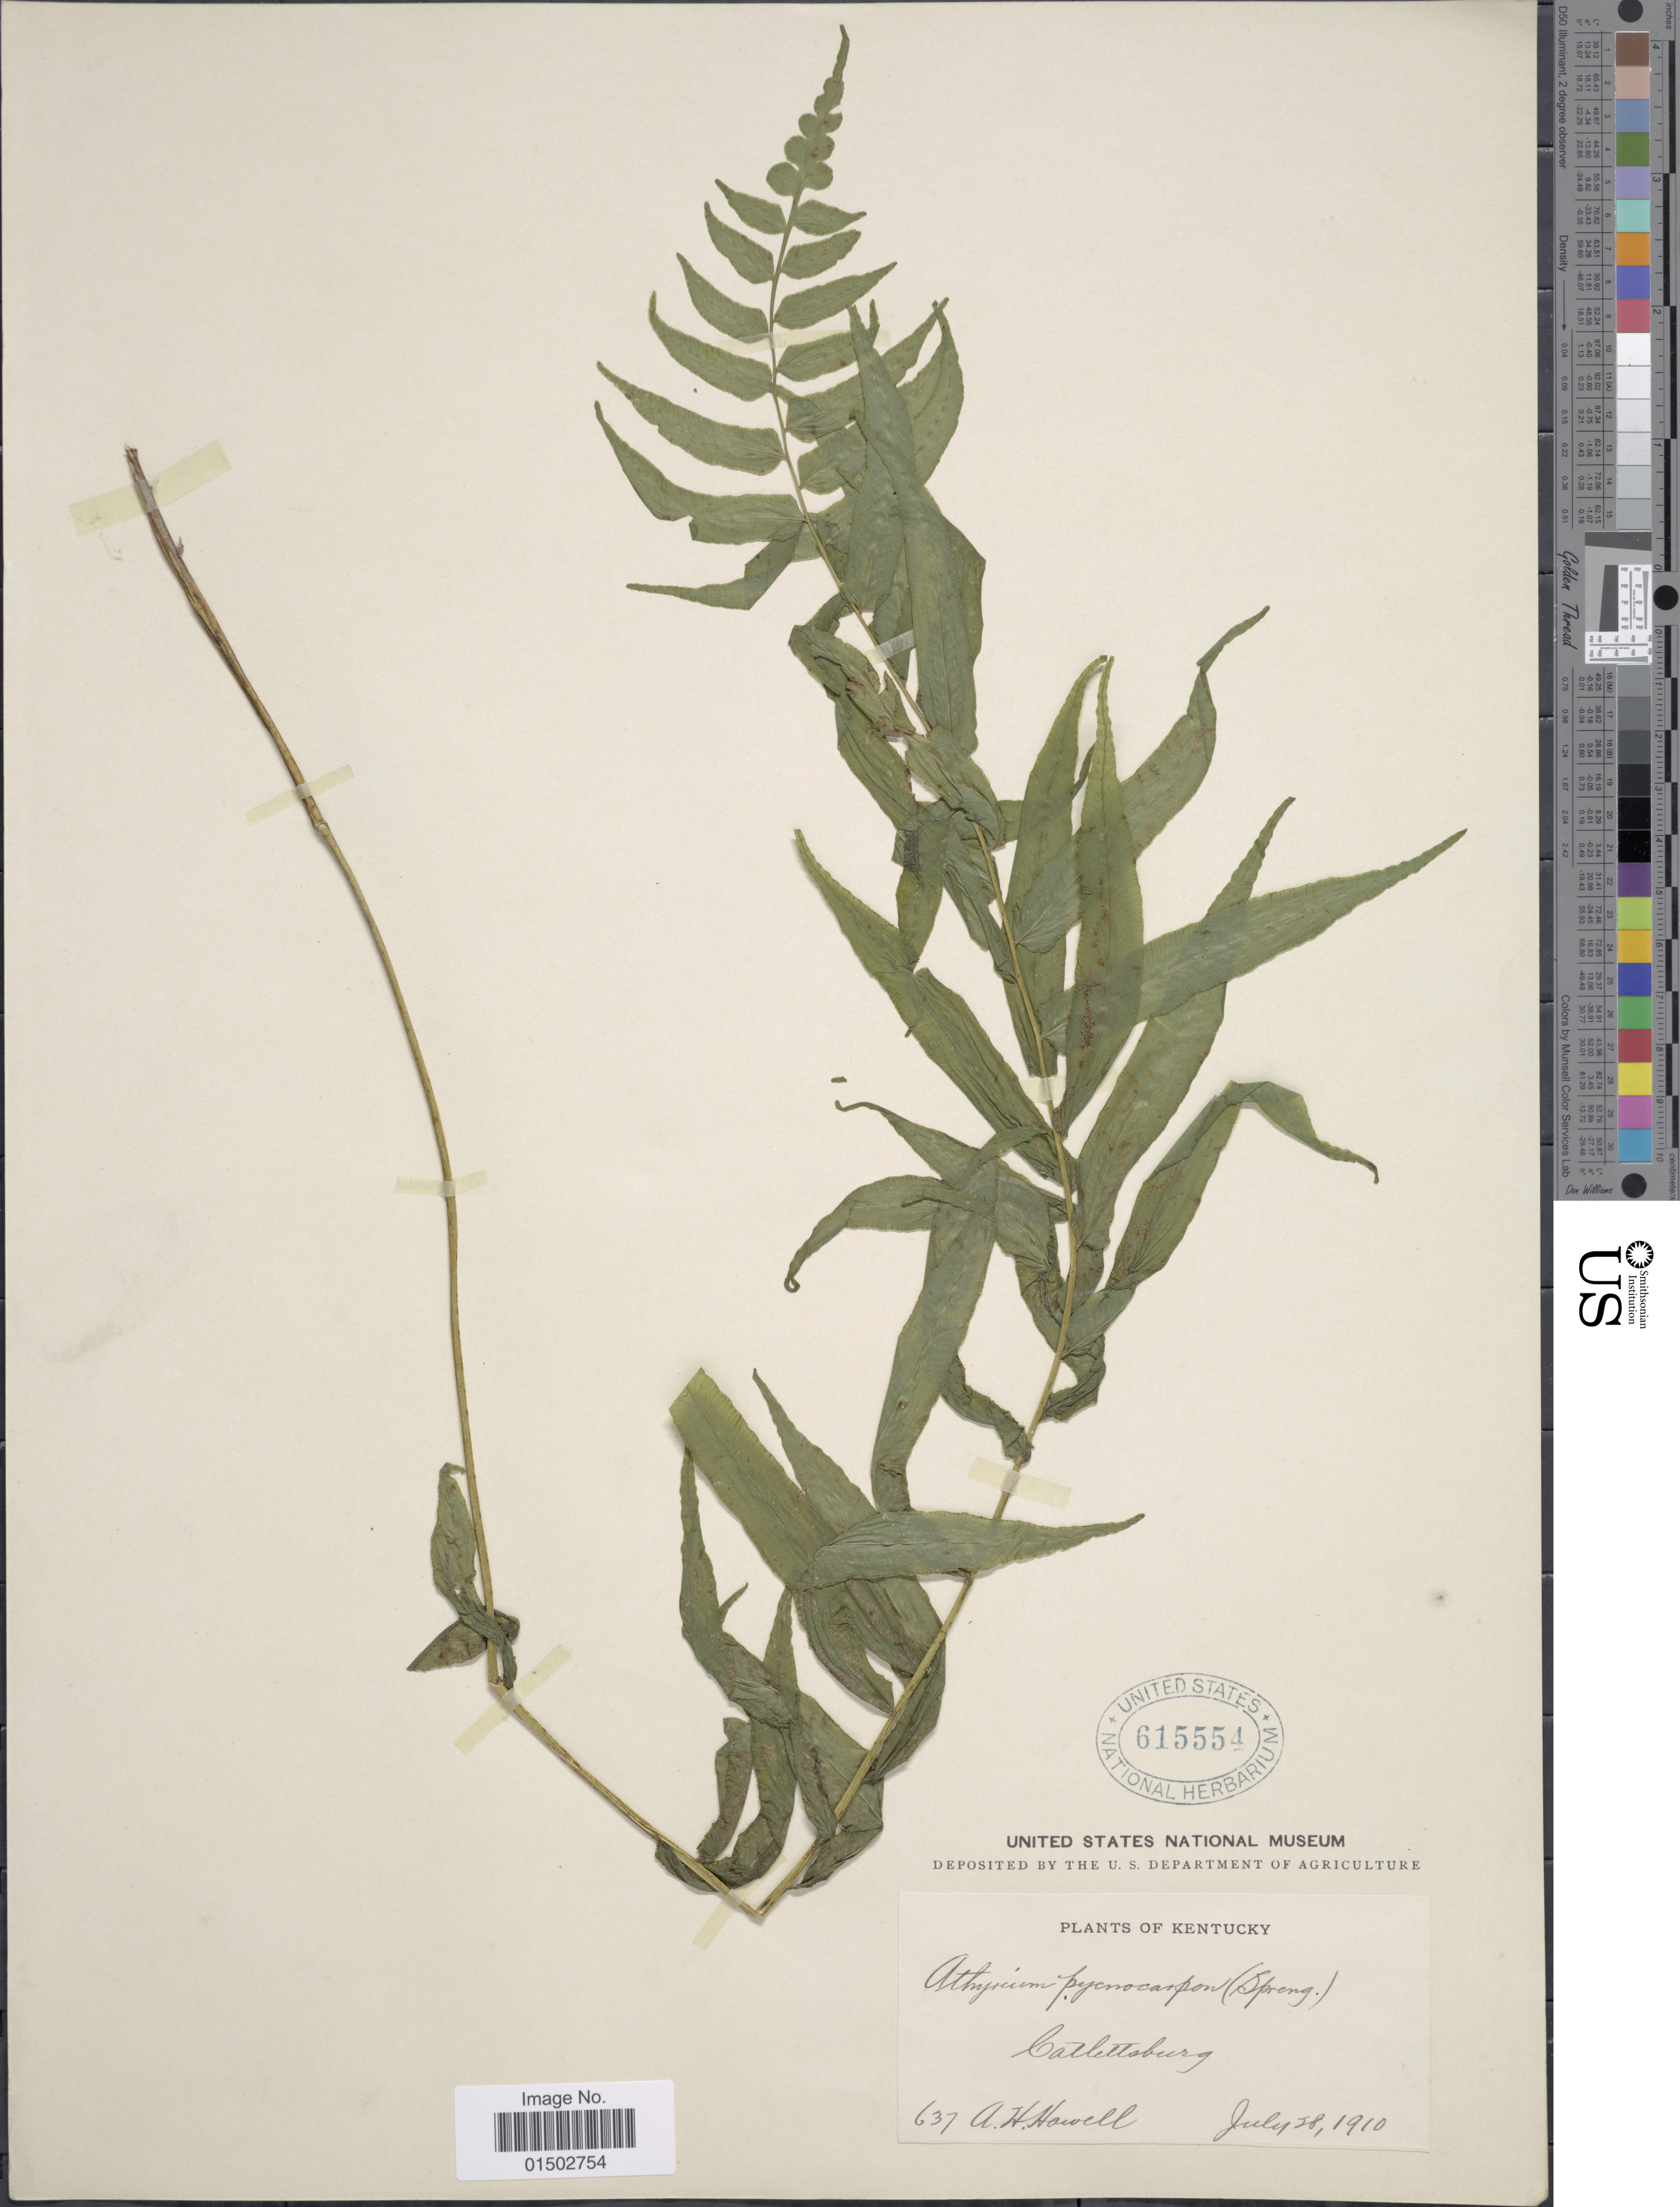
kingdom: Plantae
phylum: Tracheophyta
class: Polypodiopsida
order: Polypodiales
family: Diplaziopsidaceae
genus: Homalosorus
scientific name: Homalosorus pycnocarpos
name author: (Spreng.) Pic. Serm.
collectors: A. Howell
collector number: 637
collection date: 1910-07-28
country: United States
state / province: Kentucky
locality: Catlettsburg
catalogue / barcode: US 615554